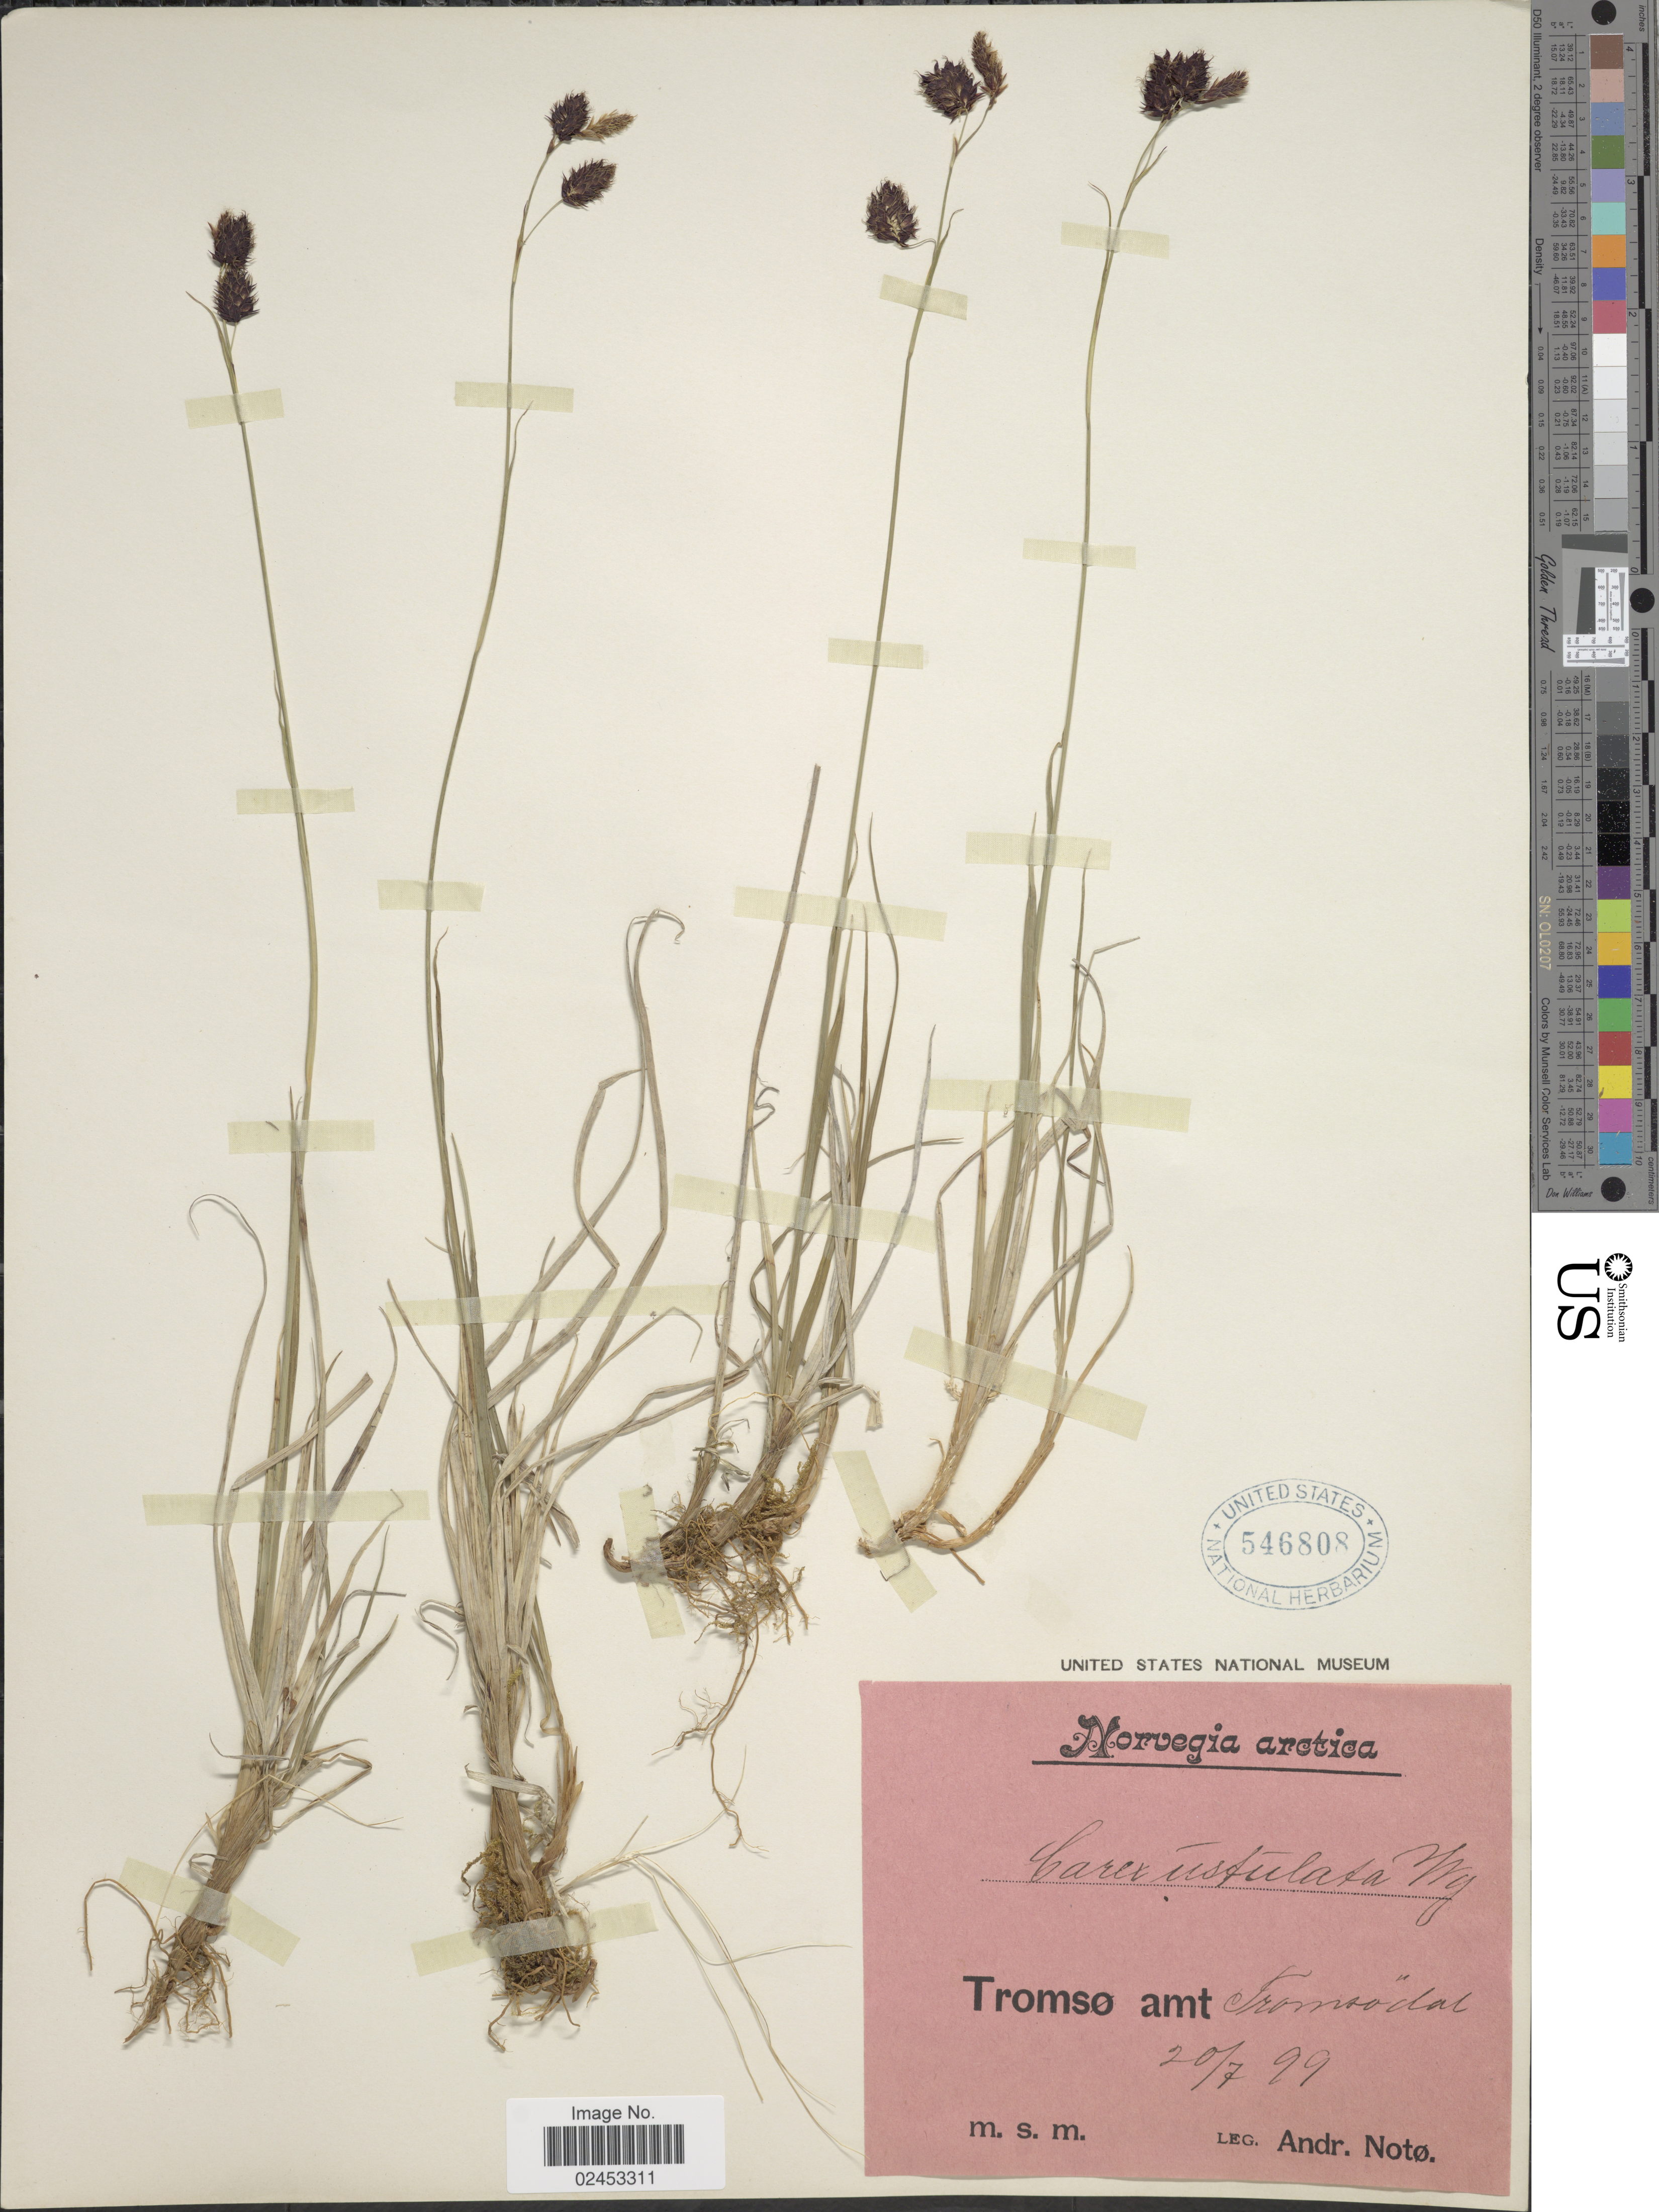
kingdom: Plantae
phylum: Tracheophyta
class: Liliopsida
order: Poales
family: Cyperaceae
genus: Carex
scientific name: Carex atrofusca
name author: Schkuhr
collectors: A. Noto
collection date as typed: Transcribed d/m/y: 20/7/99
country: Norway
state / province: Troms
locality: Norvegia arctica, Tromsø amt. Tromsodal.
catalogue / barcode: US 546808